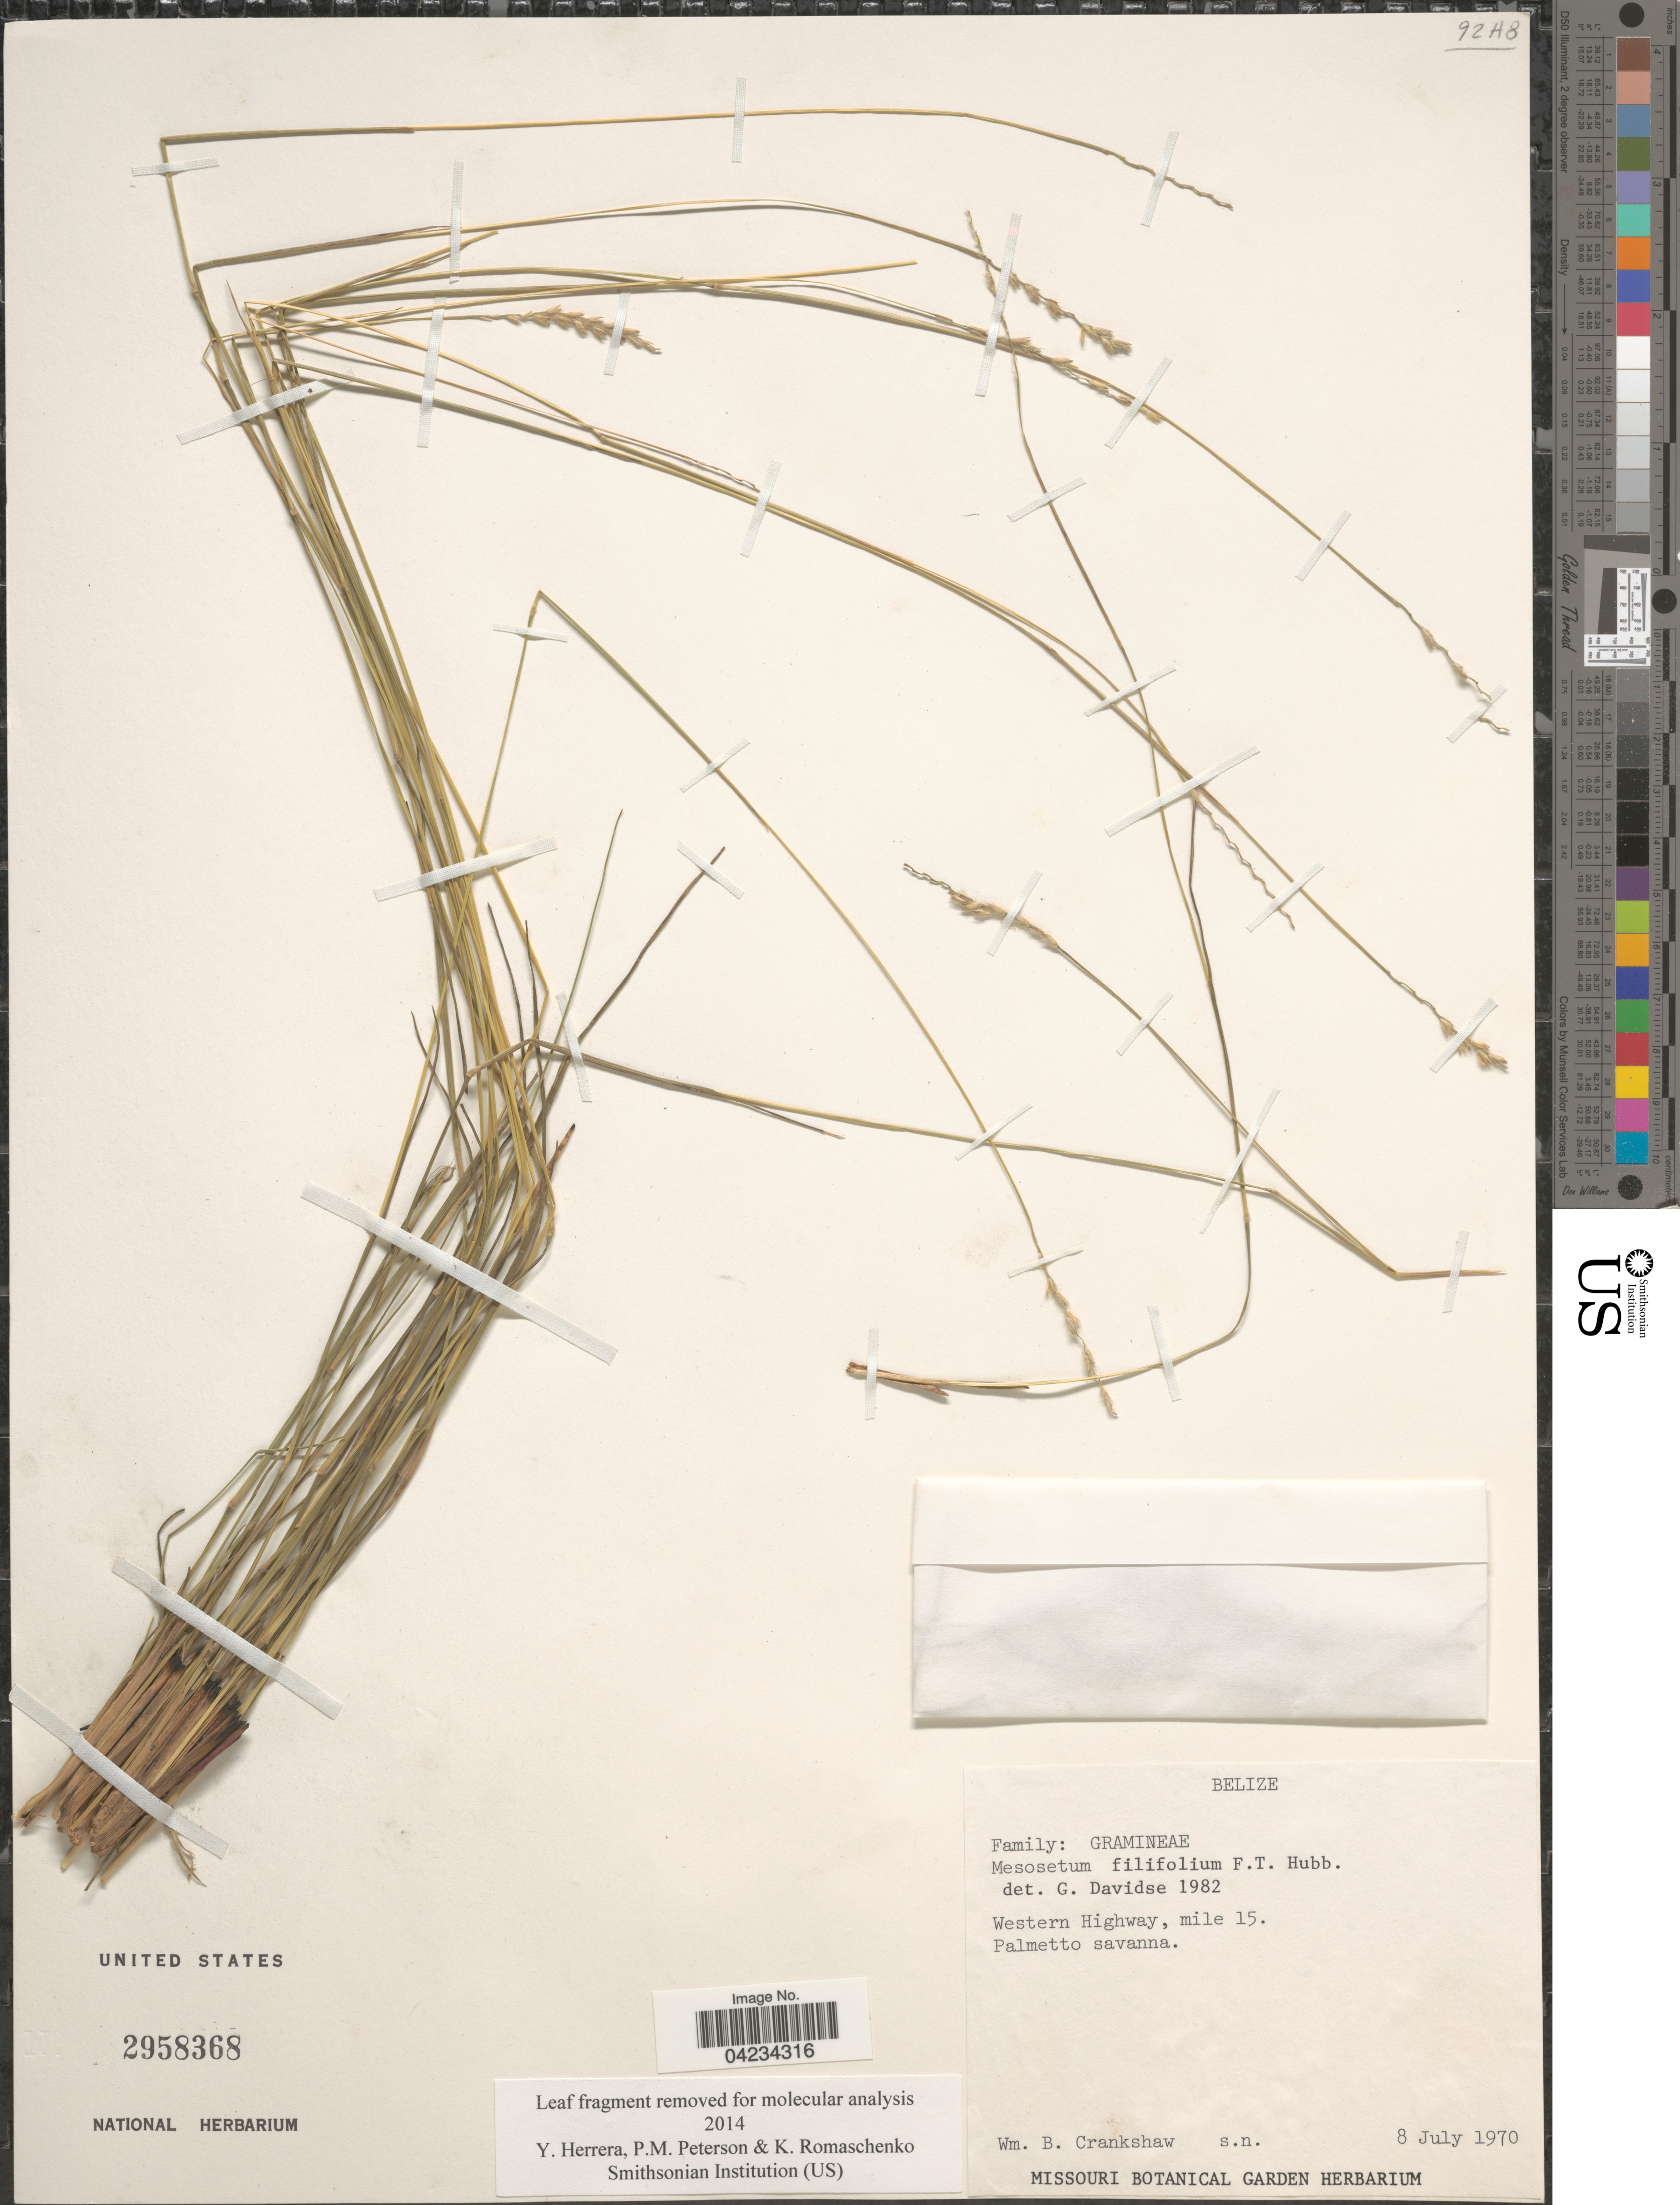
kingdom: Plantae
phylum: Tracheophyta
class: Liliopsida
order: Poales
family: Poaceae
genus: Mesosetum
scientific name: Mesosetum filifolium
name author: F.T. Hubb.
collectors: W. Crankshaw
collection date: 1970-07-08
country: Belize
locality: Western Highway, mile 15.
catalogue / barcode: US 2958368